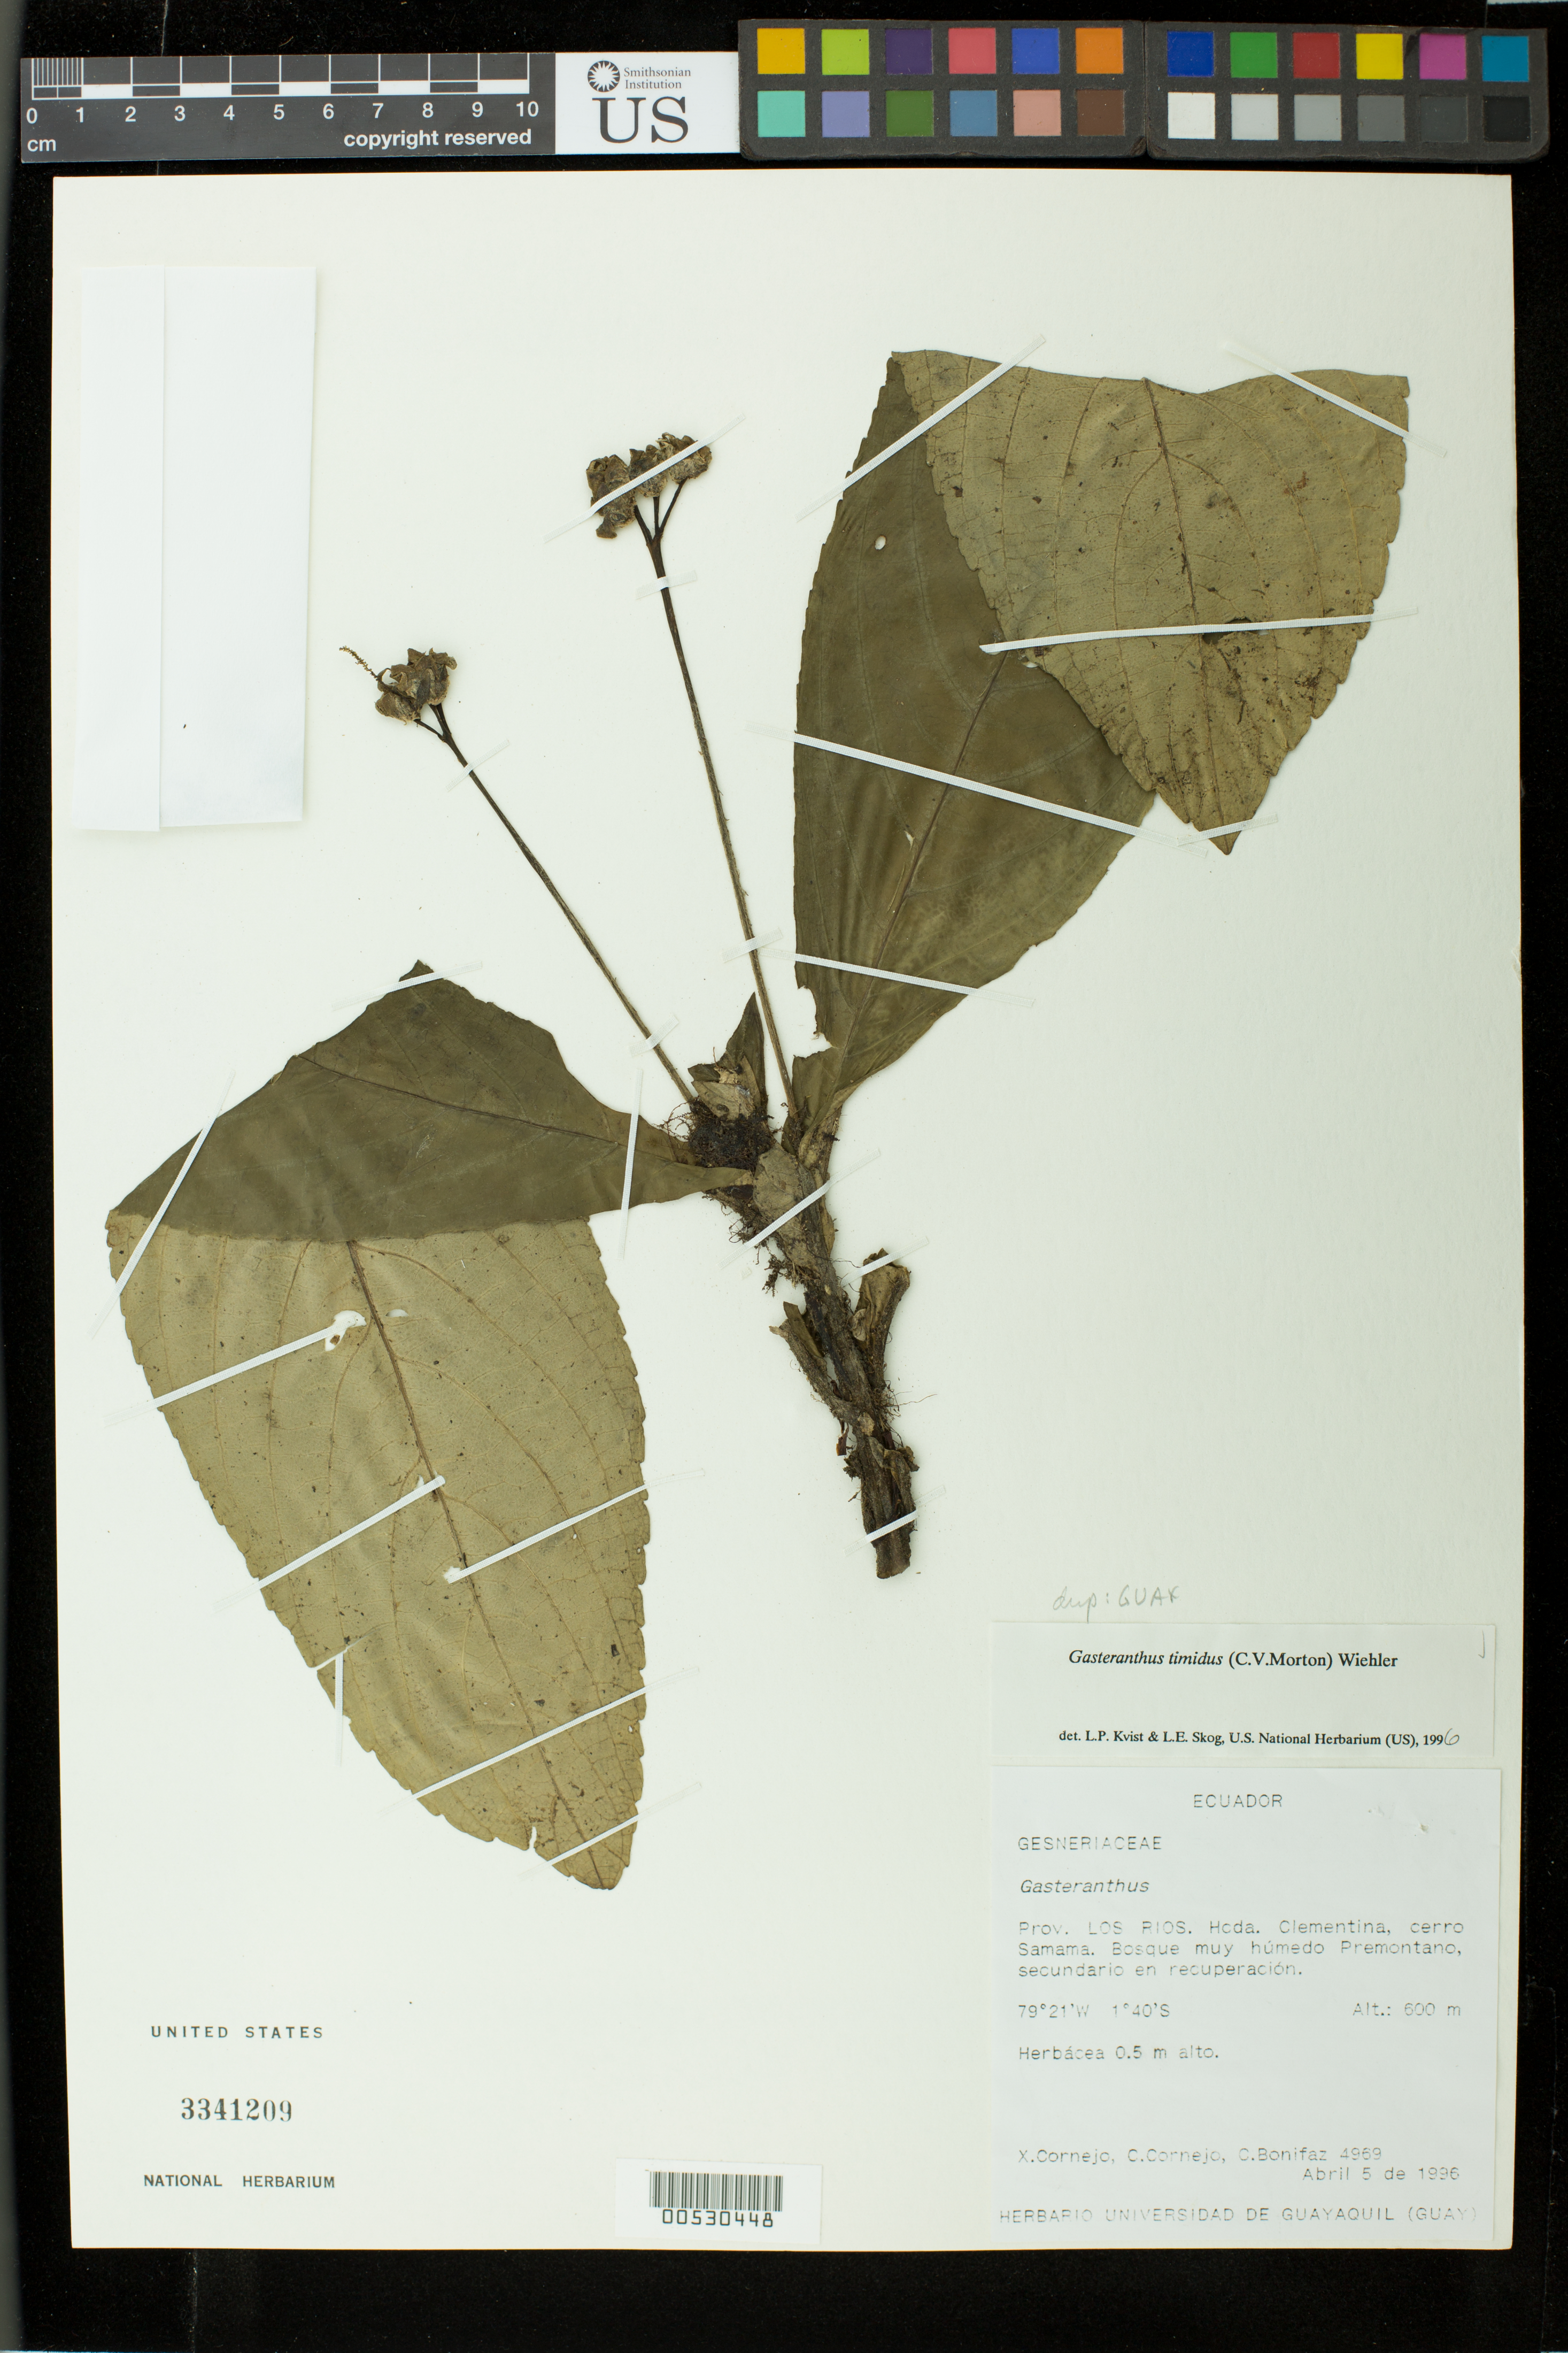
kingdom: Plantae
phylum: Tracheophyta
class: Magnoliopsida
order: Lamiales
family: Gesneriaceae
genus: Gasteranthus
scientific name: Gasteranthus timidus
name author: (C.V. Morton) Wiehler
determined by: Skog, Laurence E.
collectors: X. F. Cornejo, C. Cornejo & C. Bonifaz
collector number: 4969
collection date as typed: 05 Apr 1996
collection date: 1996-04-05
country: Ecuador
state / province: Los Ríos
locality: Hcda. Clementina, cerro Samama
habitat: Bosque muy húmedo premontano, secundario en recuperación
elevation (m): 600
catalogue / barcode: US 3341209